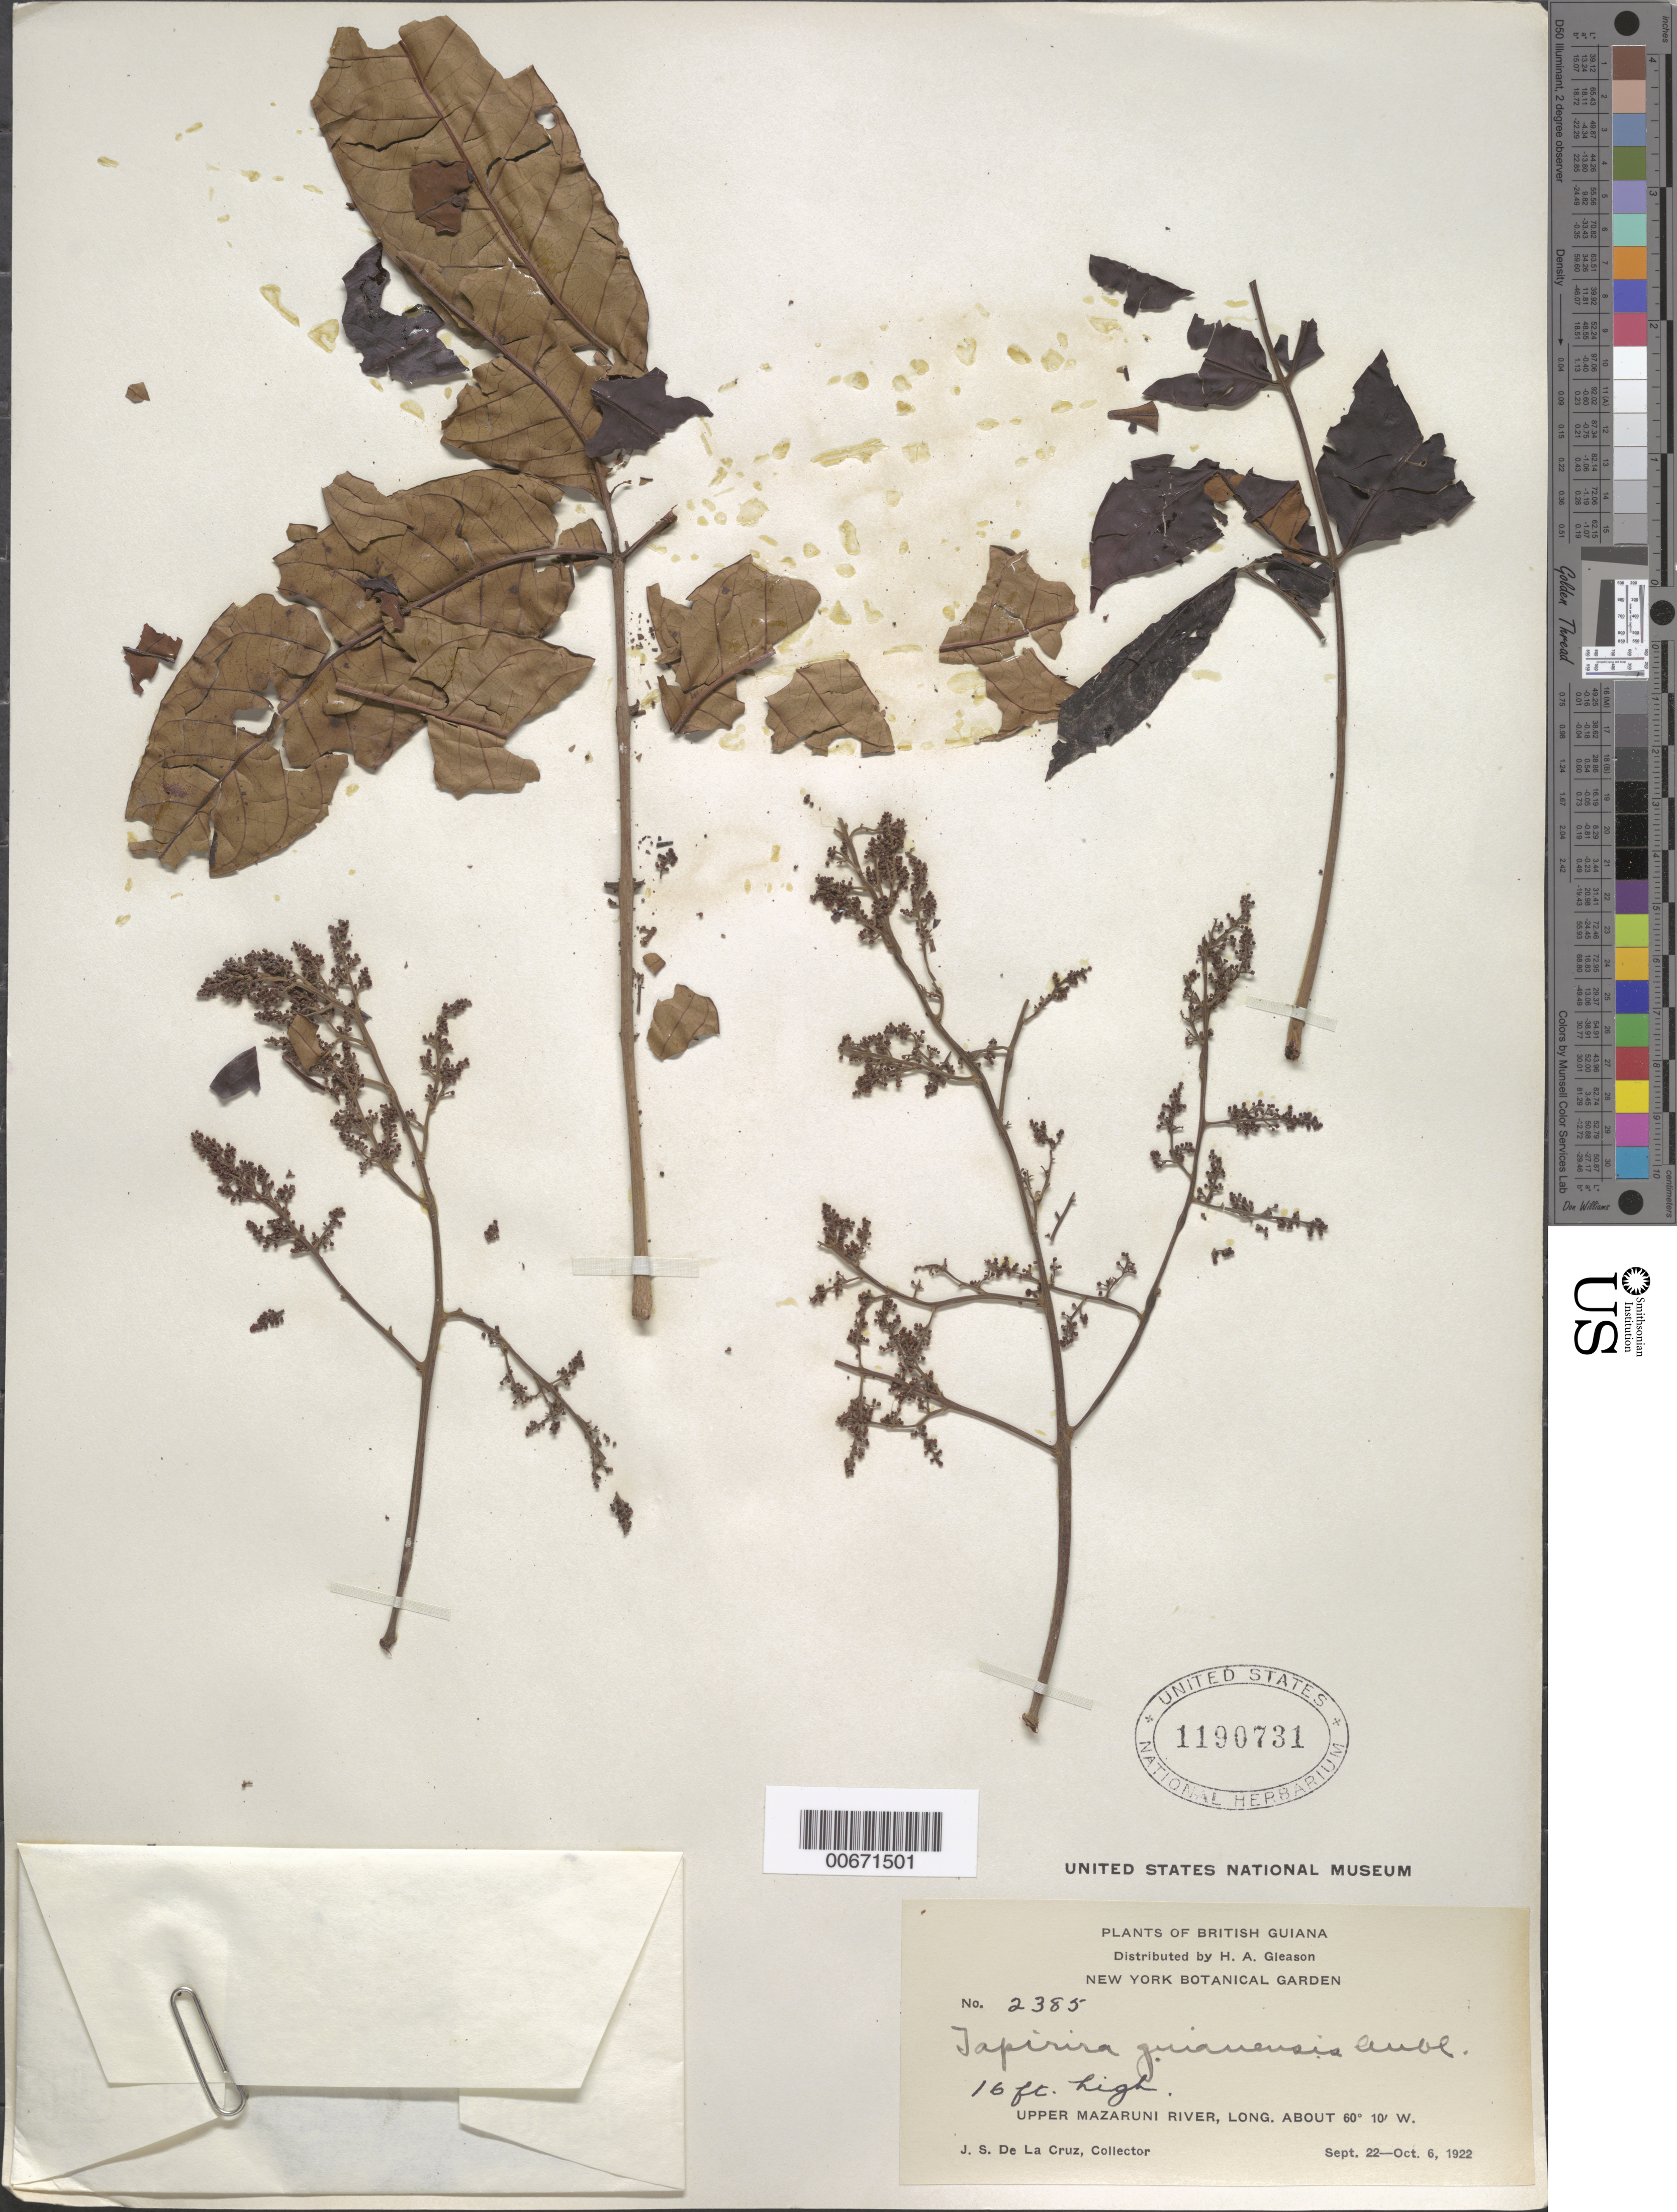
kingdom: Plantae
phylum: Tracheophyta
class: Magnoliopsida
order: Sapindales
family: Anacardiaceae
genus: Tapirira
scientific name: Tapirira guianensis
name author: Aubl.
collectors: J. S. de la Cruz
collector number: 2385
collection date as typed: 22-Sep-22 to 6-Oct-22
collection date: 1922-09-22/1922-10-06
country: Guyana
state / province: Cuyuni-Mazaruni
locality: Upper Mazaruni R.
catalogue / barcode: US 1190731